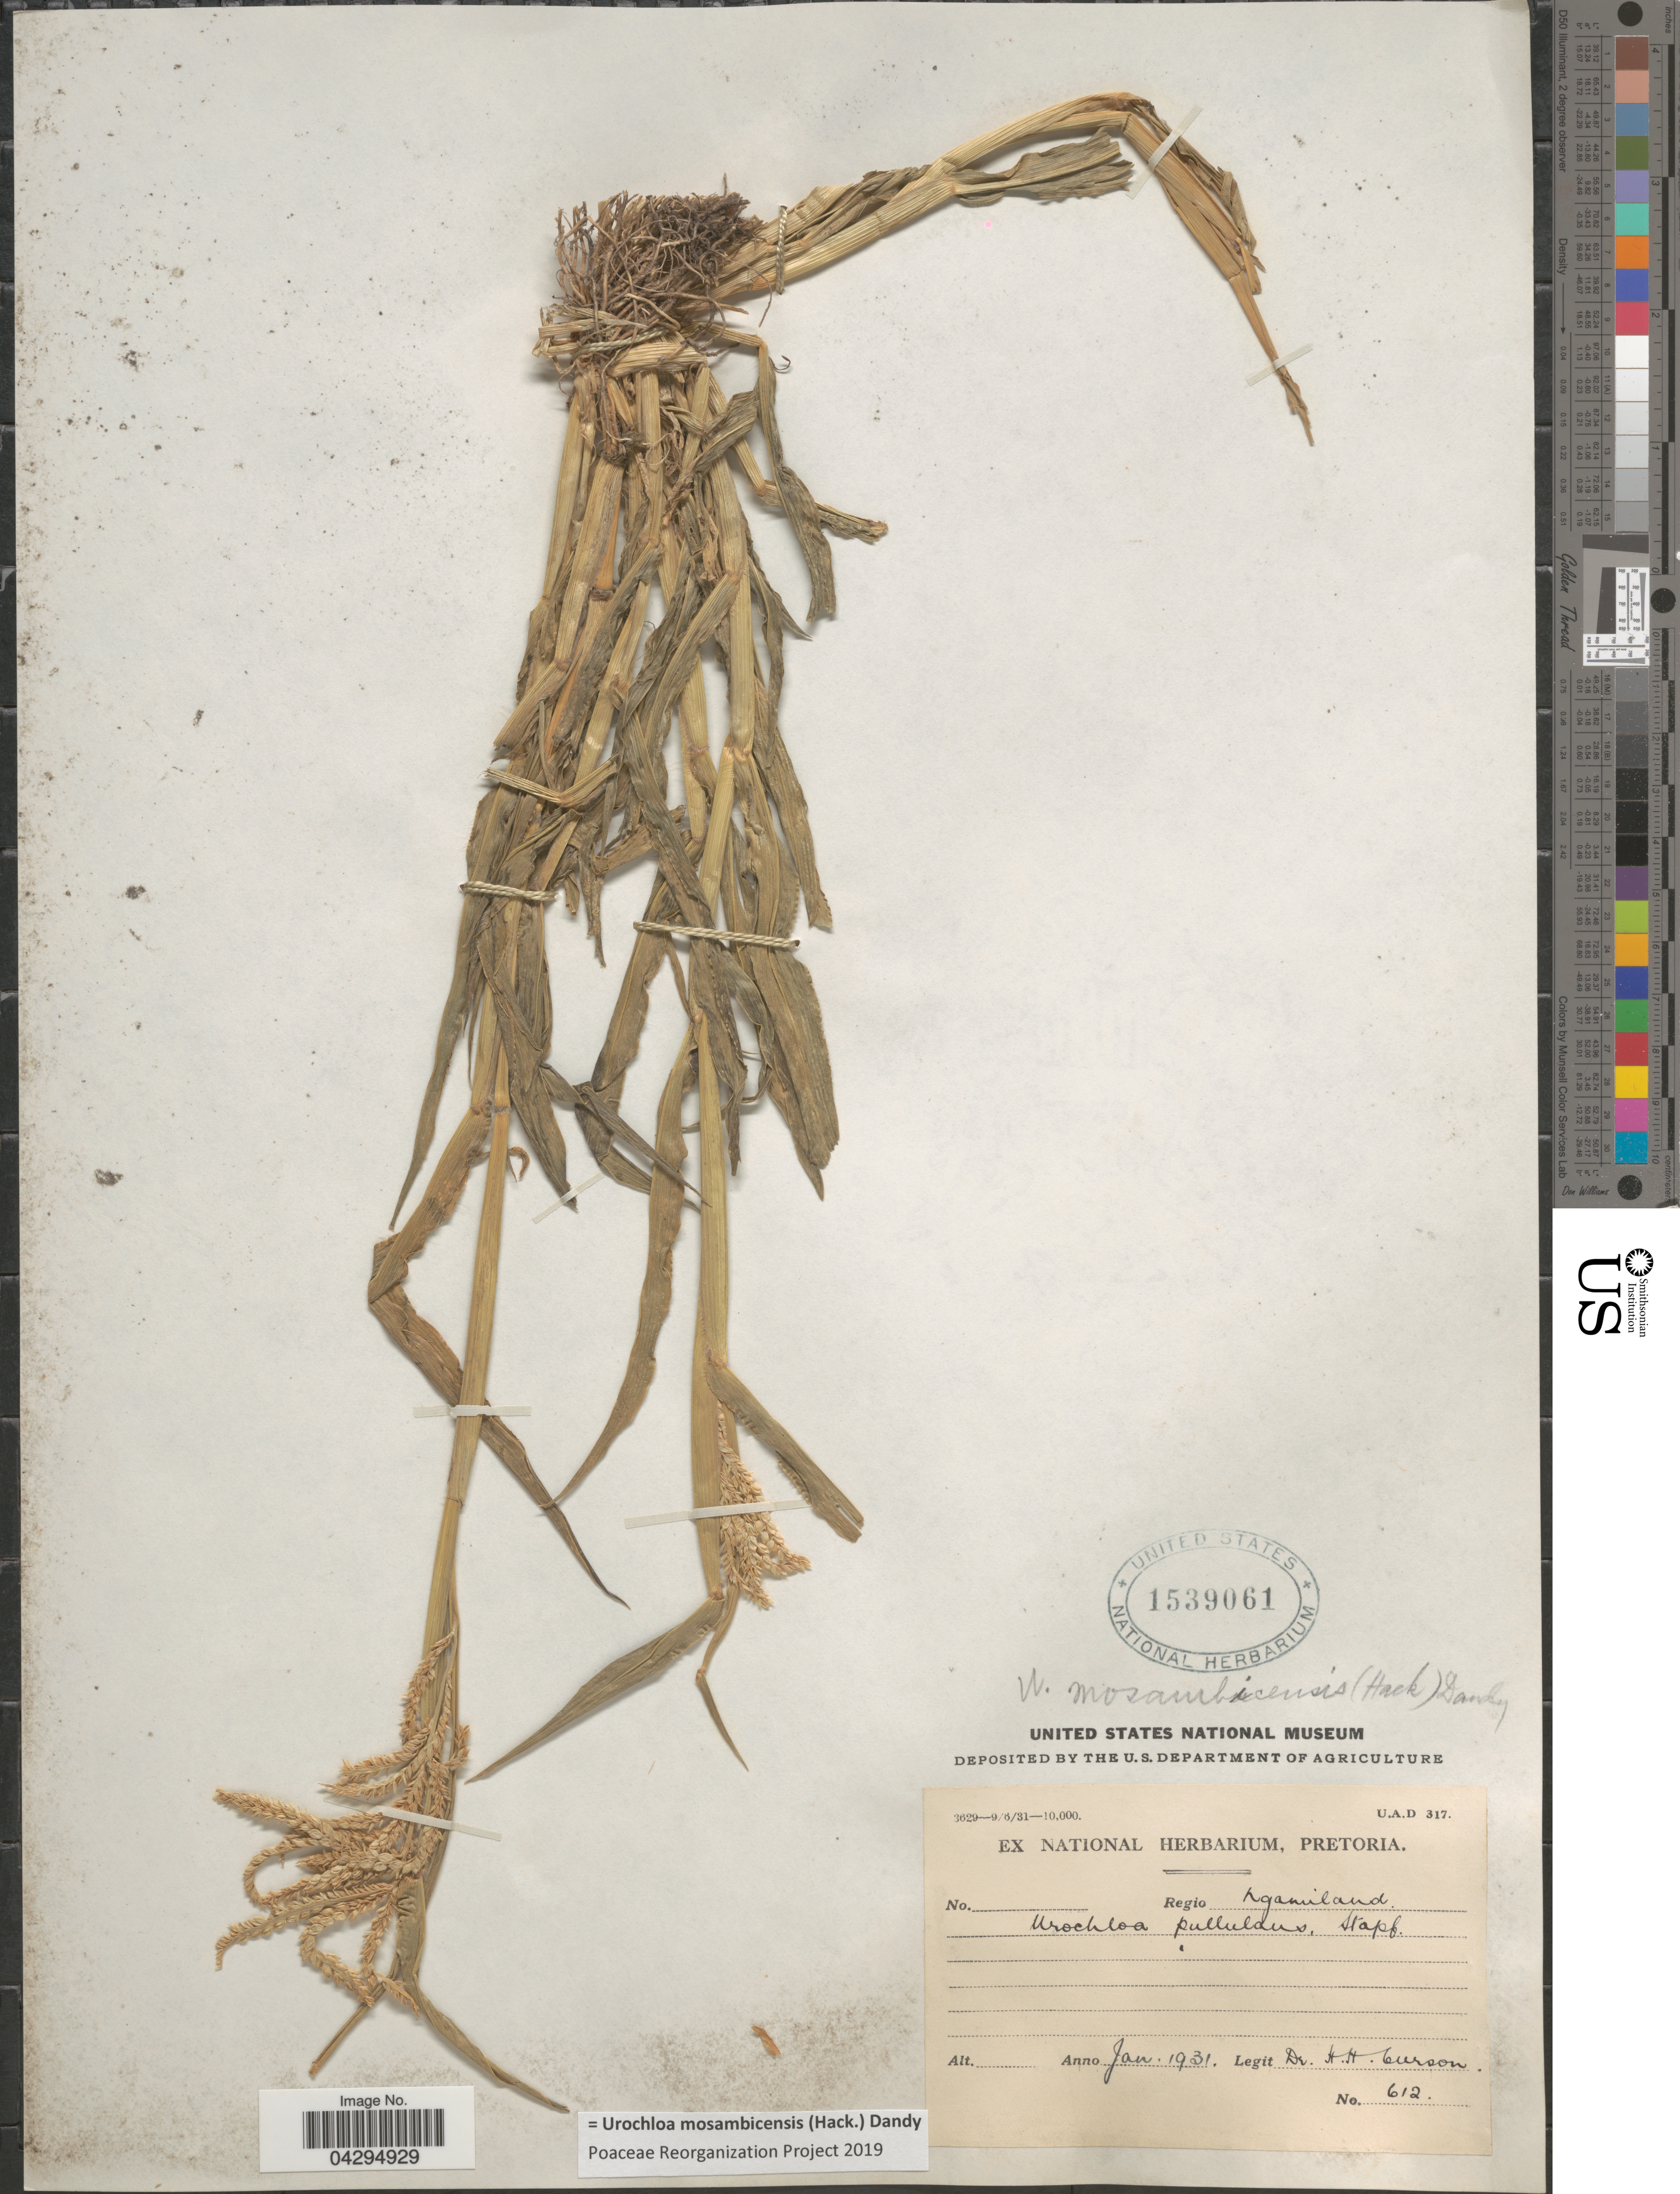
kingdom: Plantae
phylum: Tracheophyta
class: Liliopsida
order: Poales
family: Poaceae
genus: Urochloa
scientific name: Urochloa mosambicensis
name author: (Hack.) Dandy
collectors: Curson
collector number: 612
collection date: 1931-01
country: Botswana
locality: Regio Ngamiland.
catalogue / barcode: US 1539061